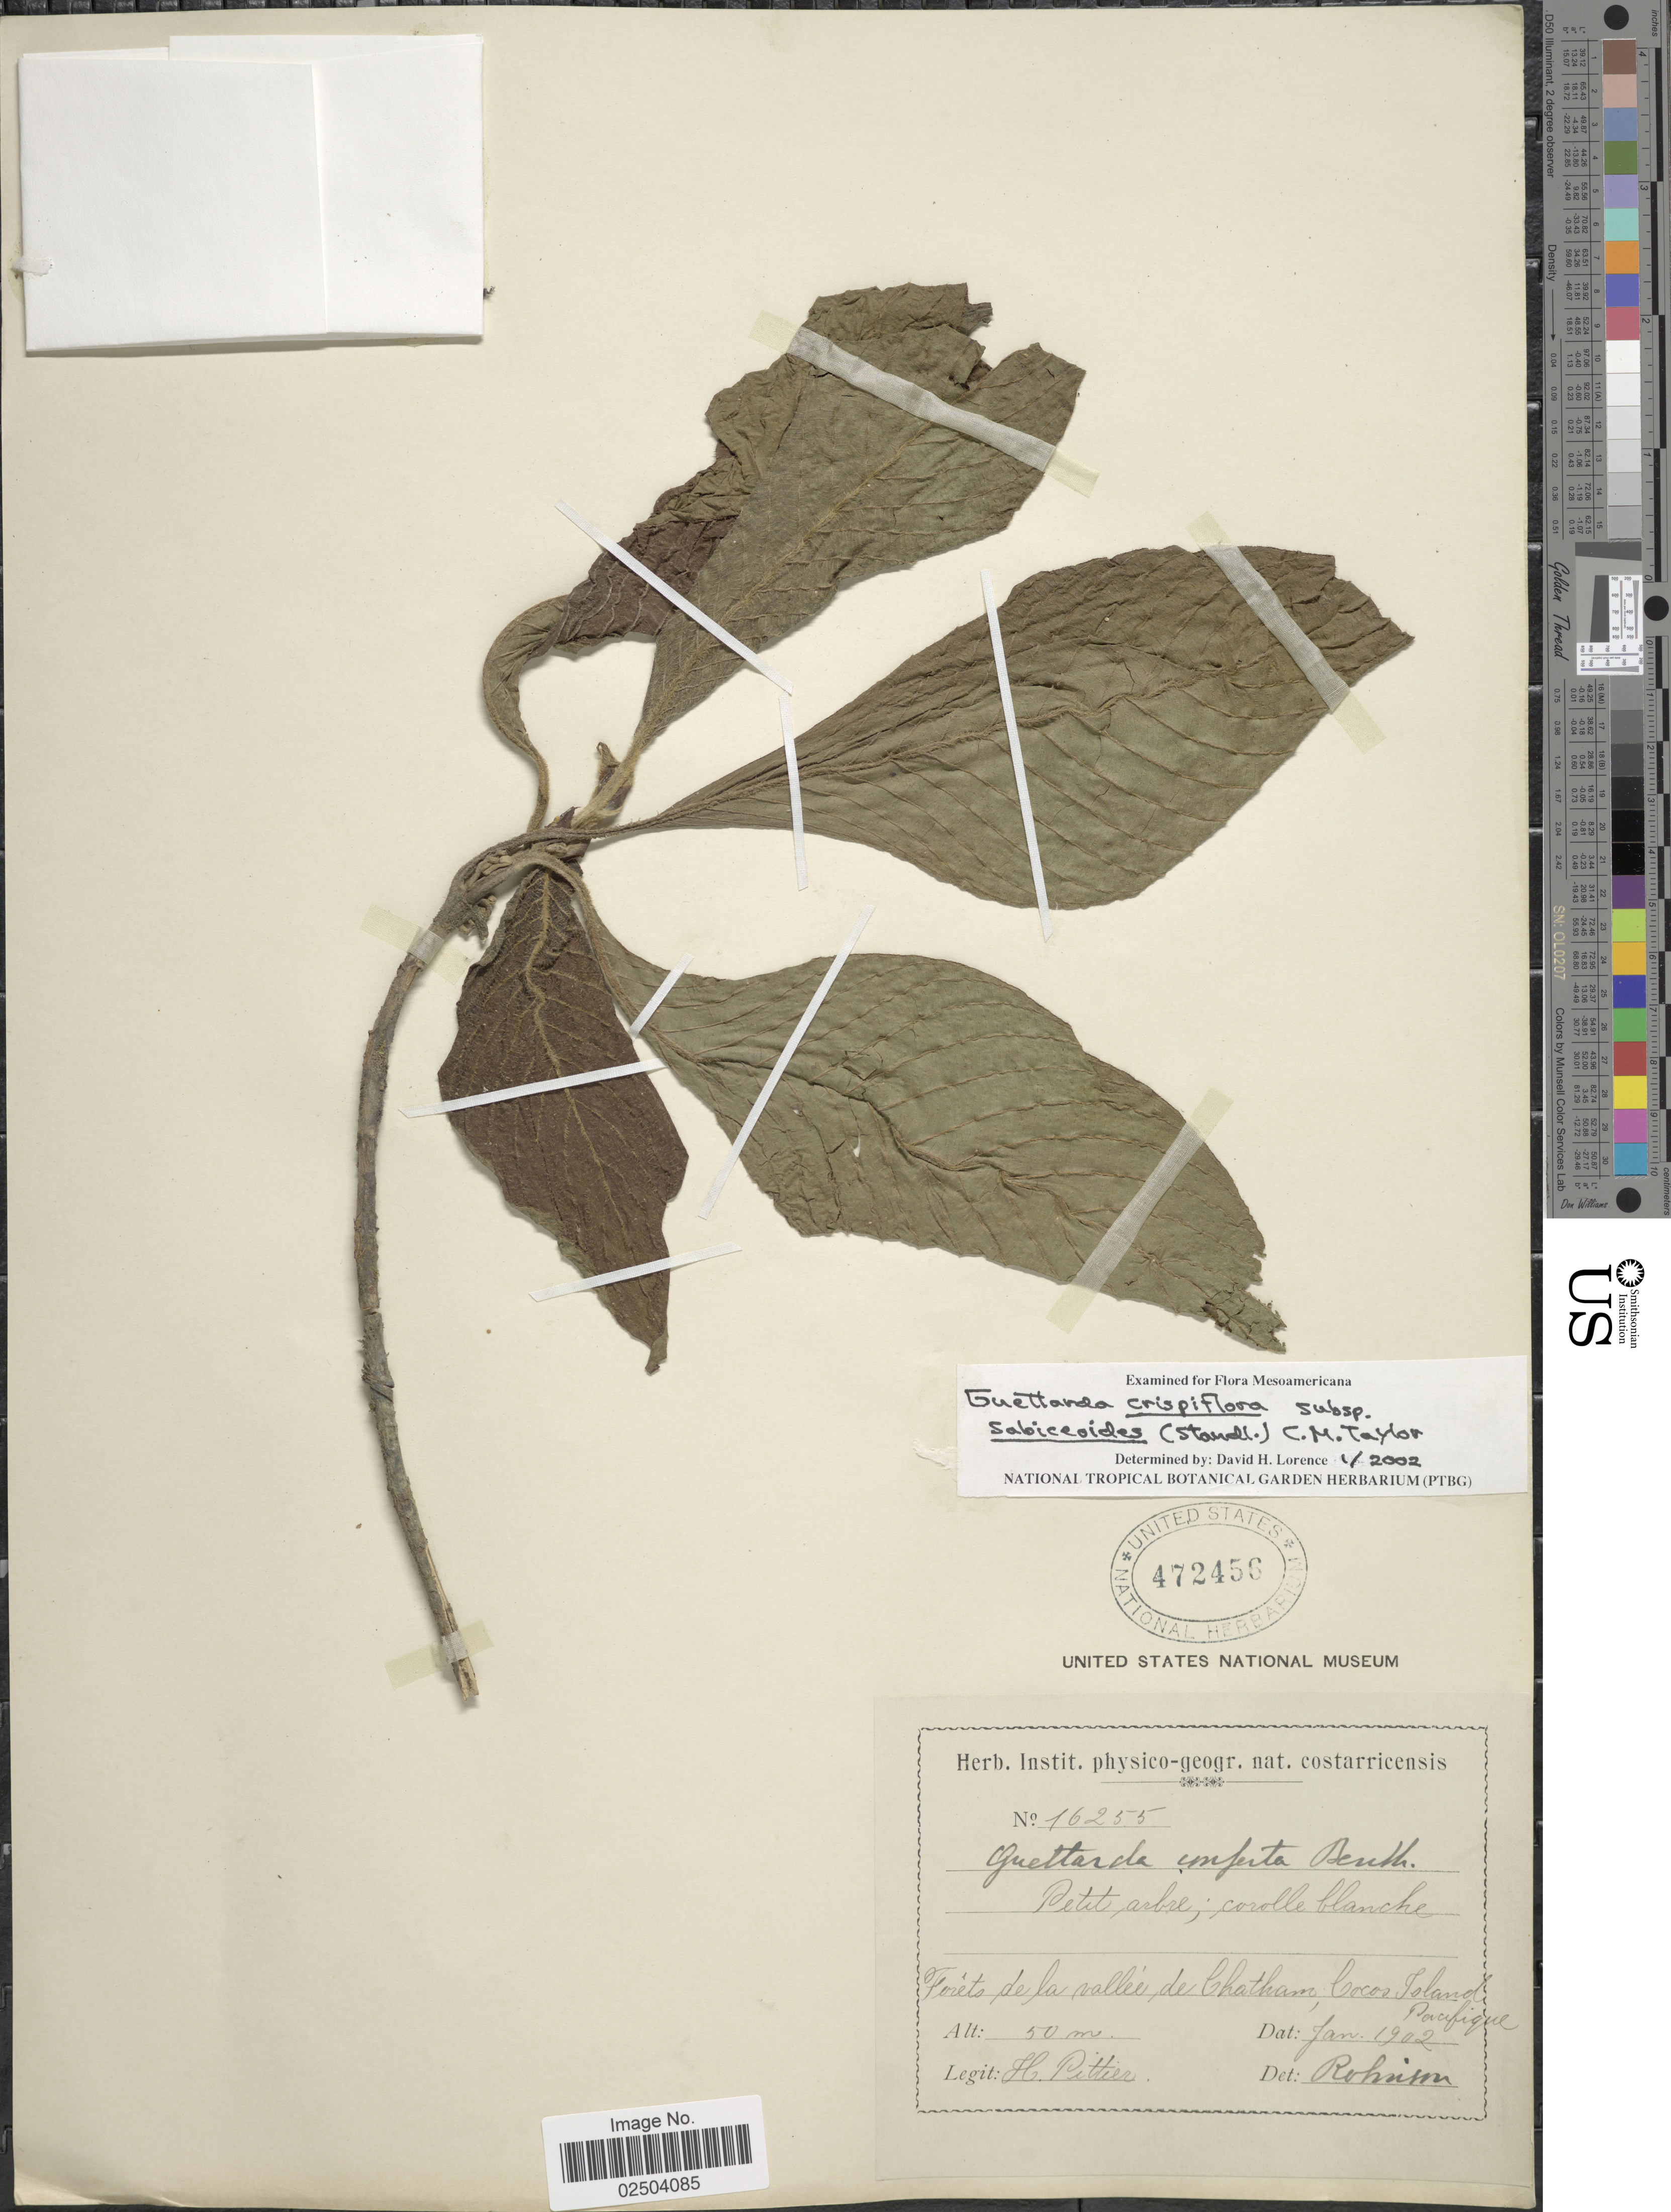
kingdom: Plantae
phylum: Tracheophyta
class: Magnoliopsida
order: Gentianales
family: Rubiaceae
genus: Guettarda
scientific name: Guettarda crispiflora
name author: Vahl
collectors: H. F. Pittier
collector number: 16255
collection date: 1902-01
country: Costa Rica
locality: Forets de la vallee, de Chatham, Cocos Island Pacifique.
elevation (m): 50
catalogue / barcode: US 472456